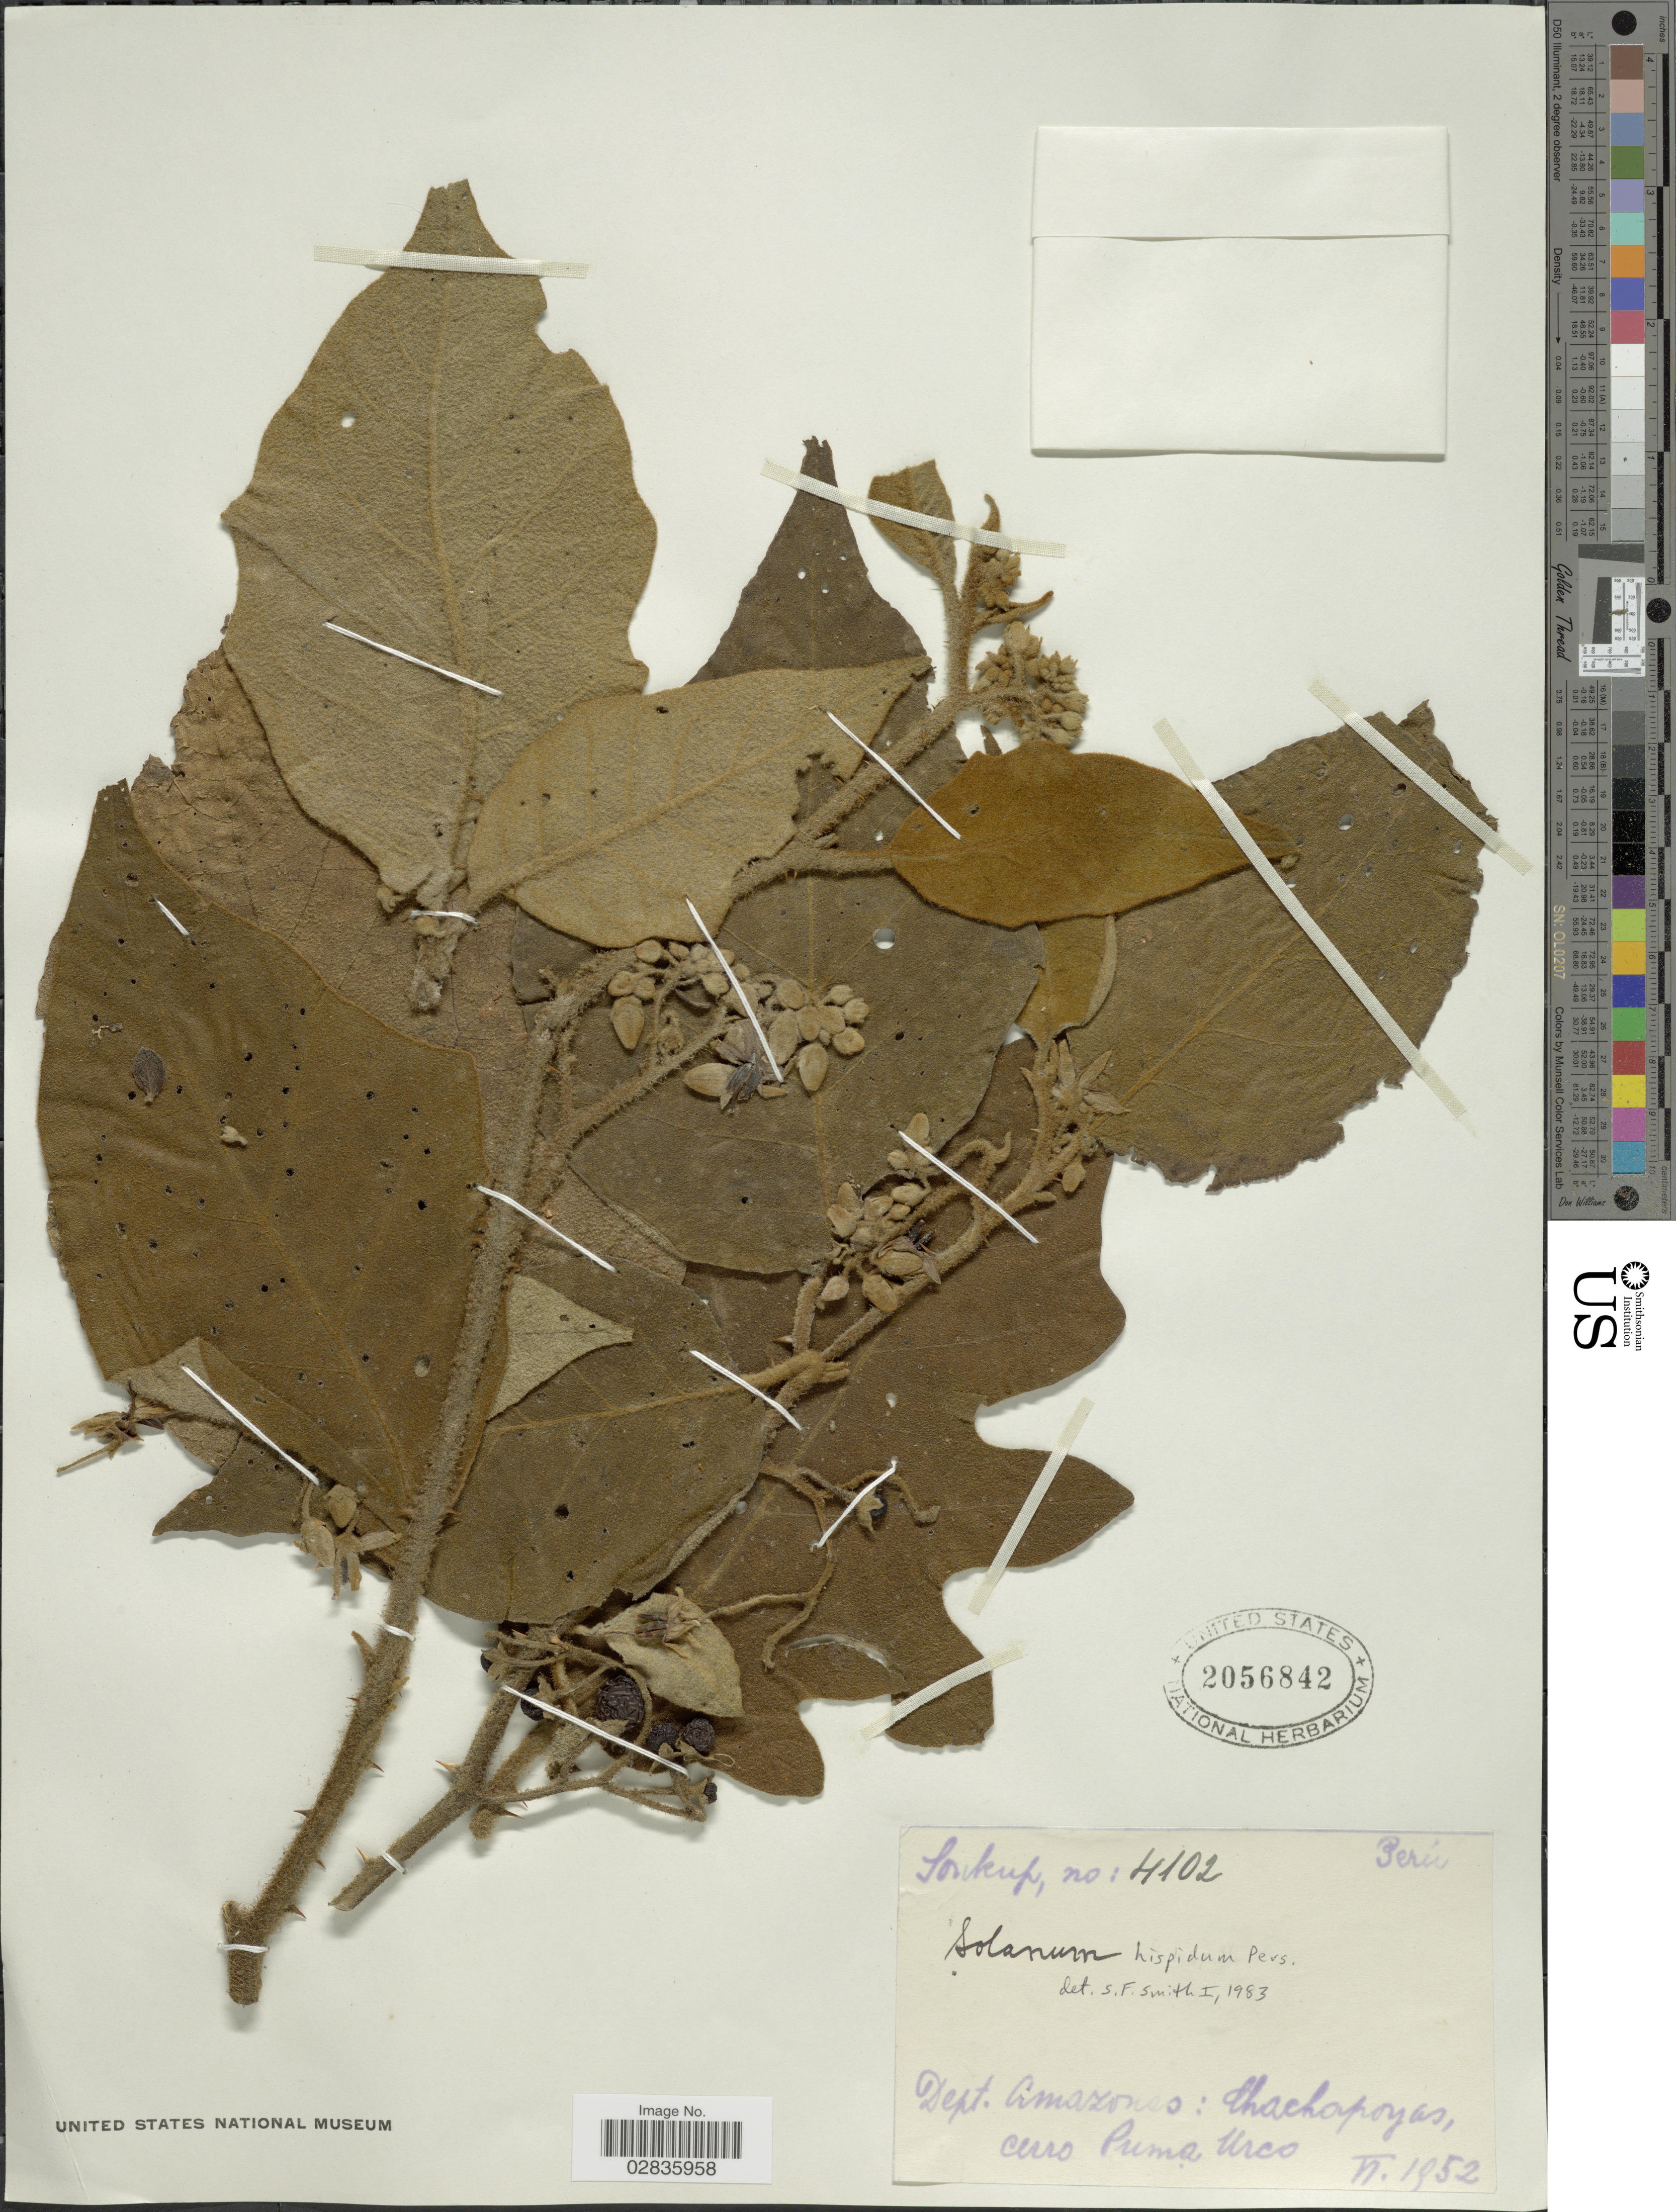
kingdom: Plantae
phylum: Tracheophyta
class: Magnoliopsida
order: Solanales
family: Solanaceae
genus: Solanum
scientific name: Solanum hispidum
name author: Pers.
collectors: -- Soukup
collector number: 4102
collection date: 1952-06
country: Peru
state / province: Amazonas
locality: Dept. Amazonas: Chachapoyas, cerro Puma Urco.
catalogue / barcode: US 2056842